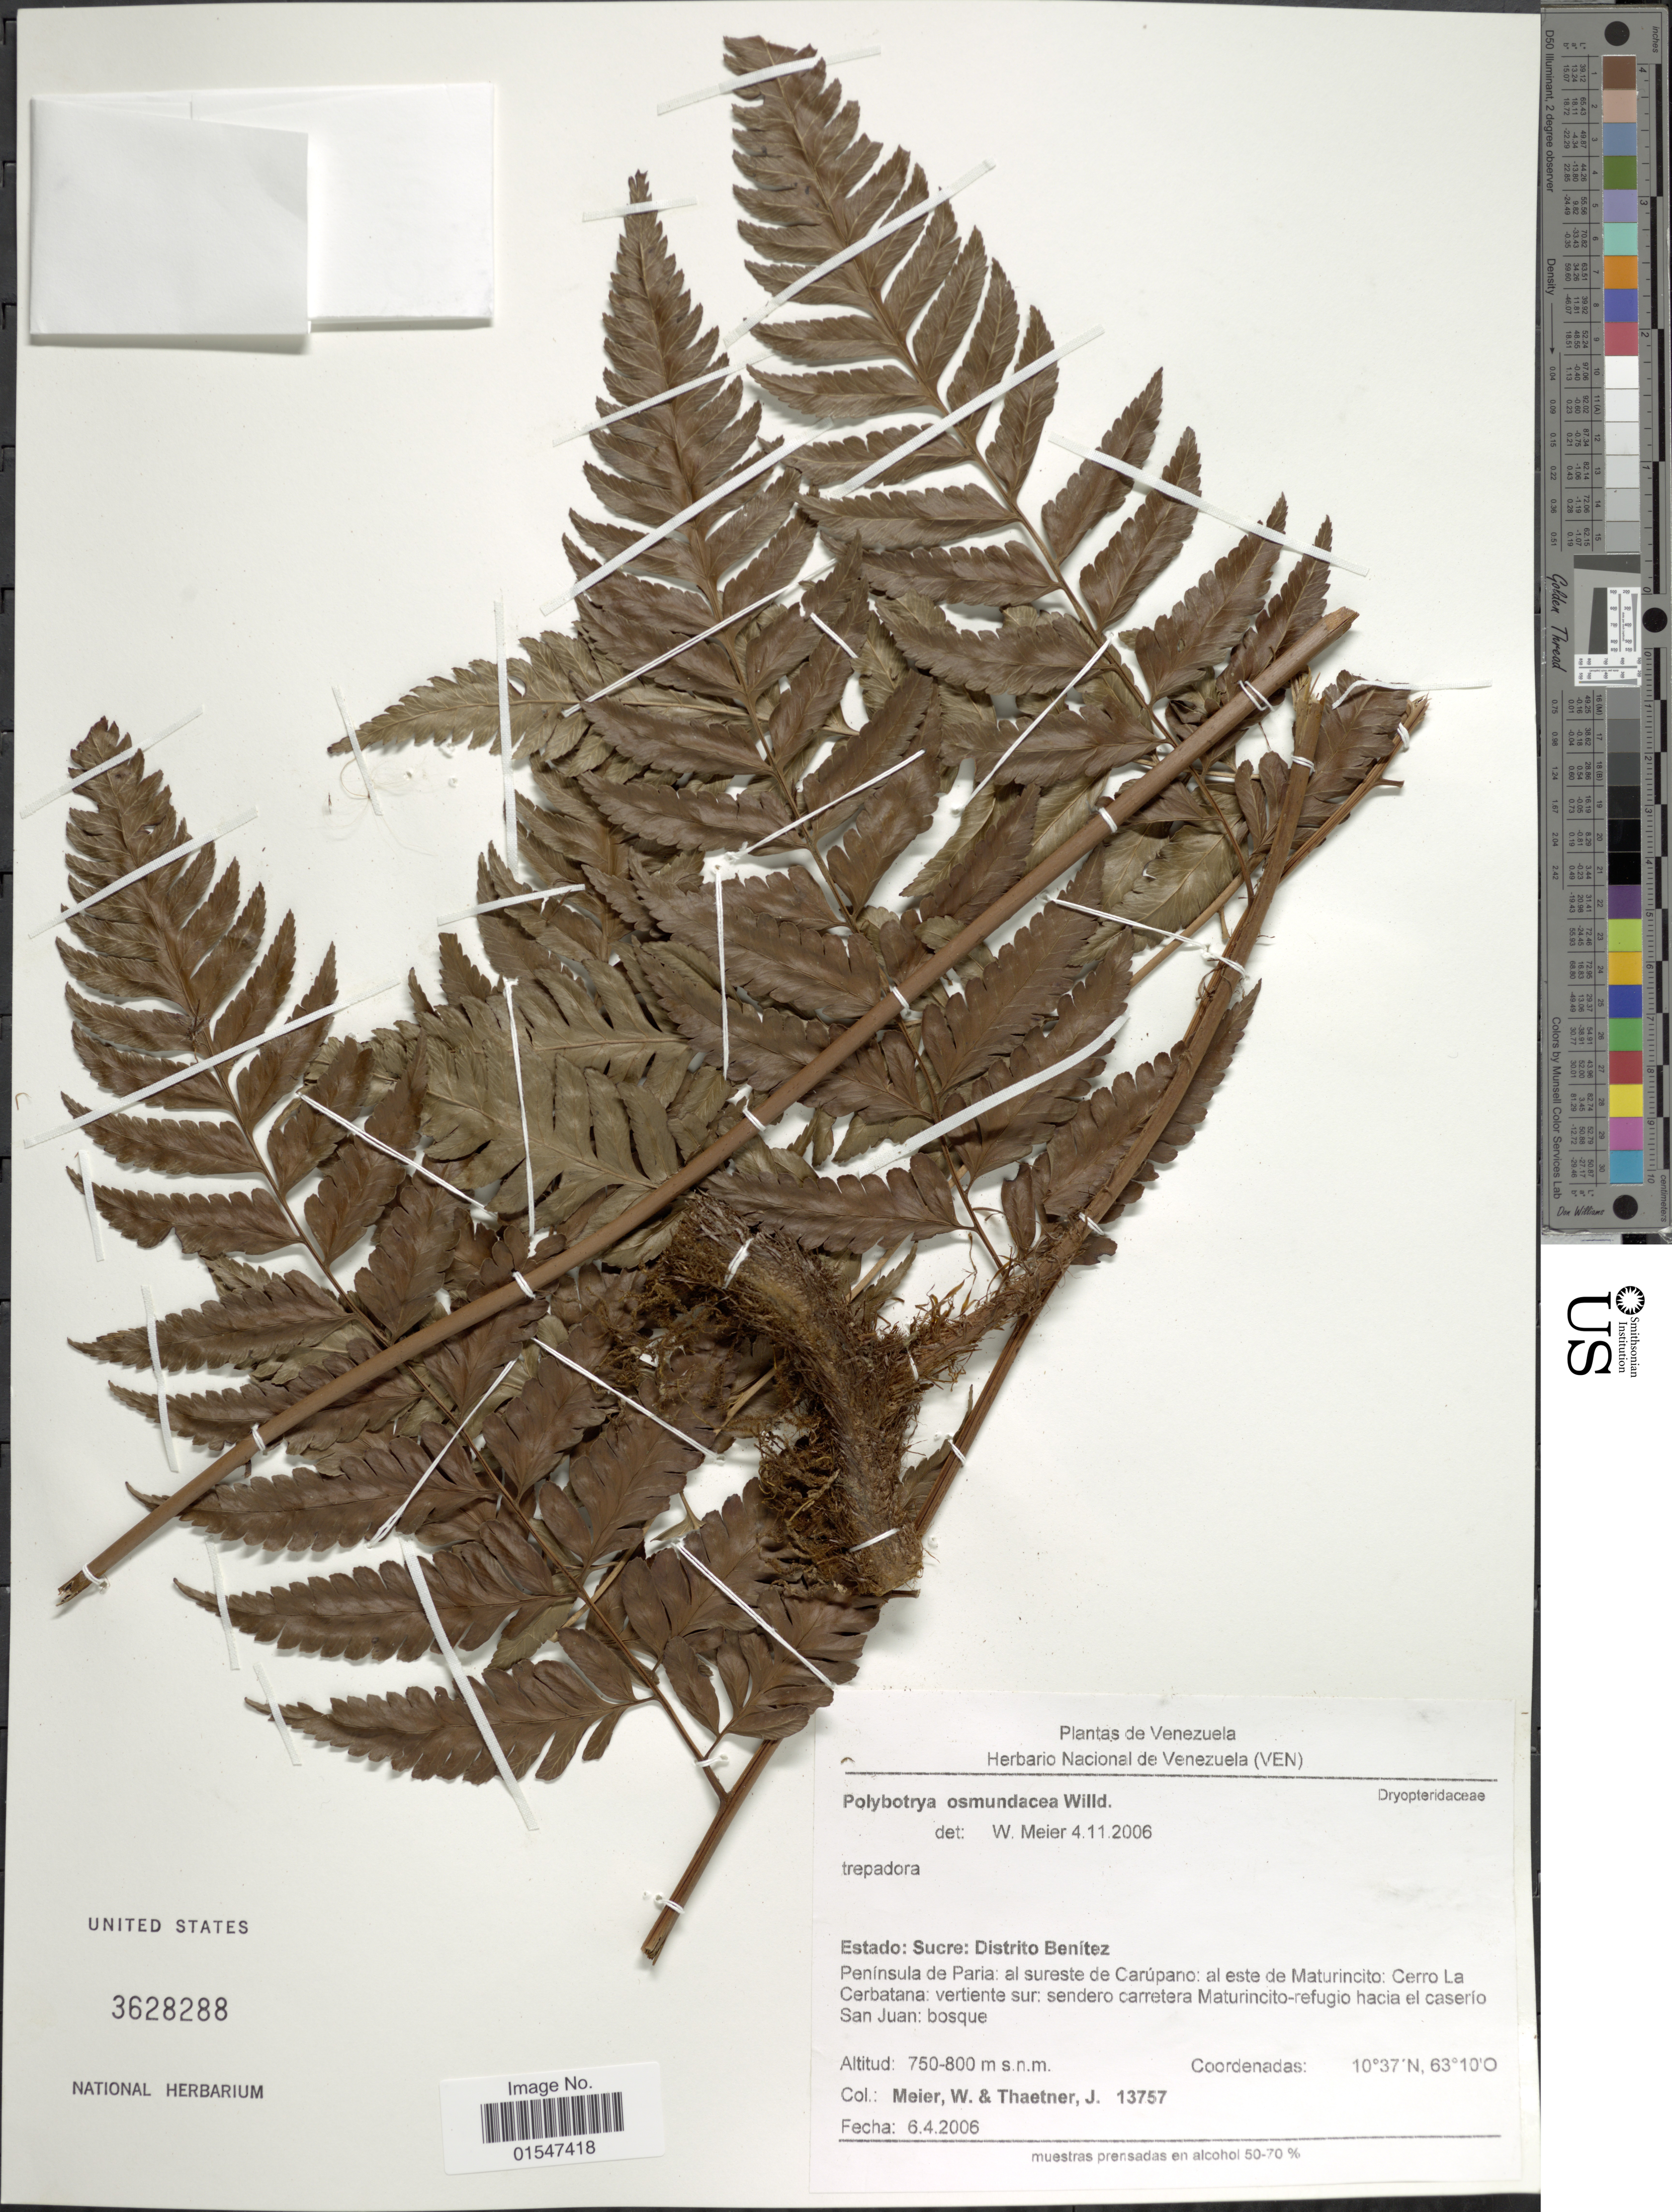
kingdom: Plantae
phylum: Tracheophyta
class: Polypodiopsida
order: Polypodiales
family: Dryopteridaceae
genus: Polybotrya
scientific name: Polybotrya osmundacea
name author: Humb. & Bonpl. ex Willd.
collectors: W. Meier & J. Thaetner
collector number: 13757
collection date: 2006-04-06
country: Venezuela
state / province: Sucre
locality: Venezuela, Distrito Benítez, Península de Paria: al suresta de Carúpano: al este de Maturincito: Cerro La Cerbatana: vertiente sur; sendero carretera Maturincito- refugio hacia el caserío San Juan: bosque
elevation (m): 750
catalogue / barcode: US 3628288